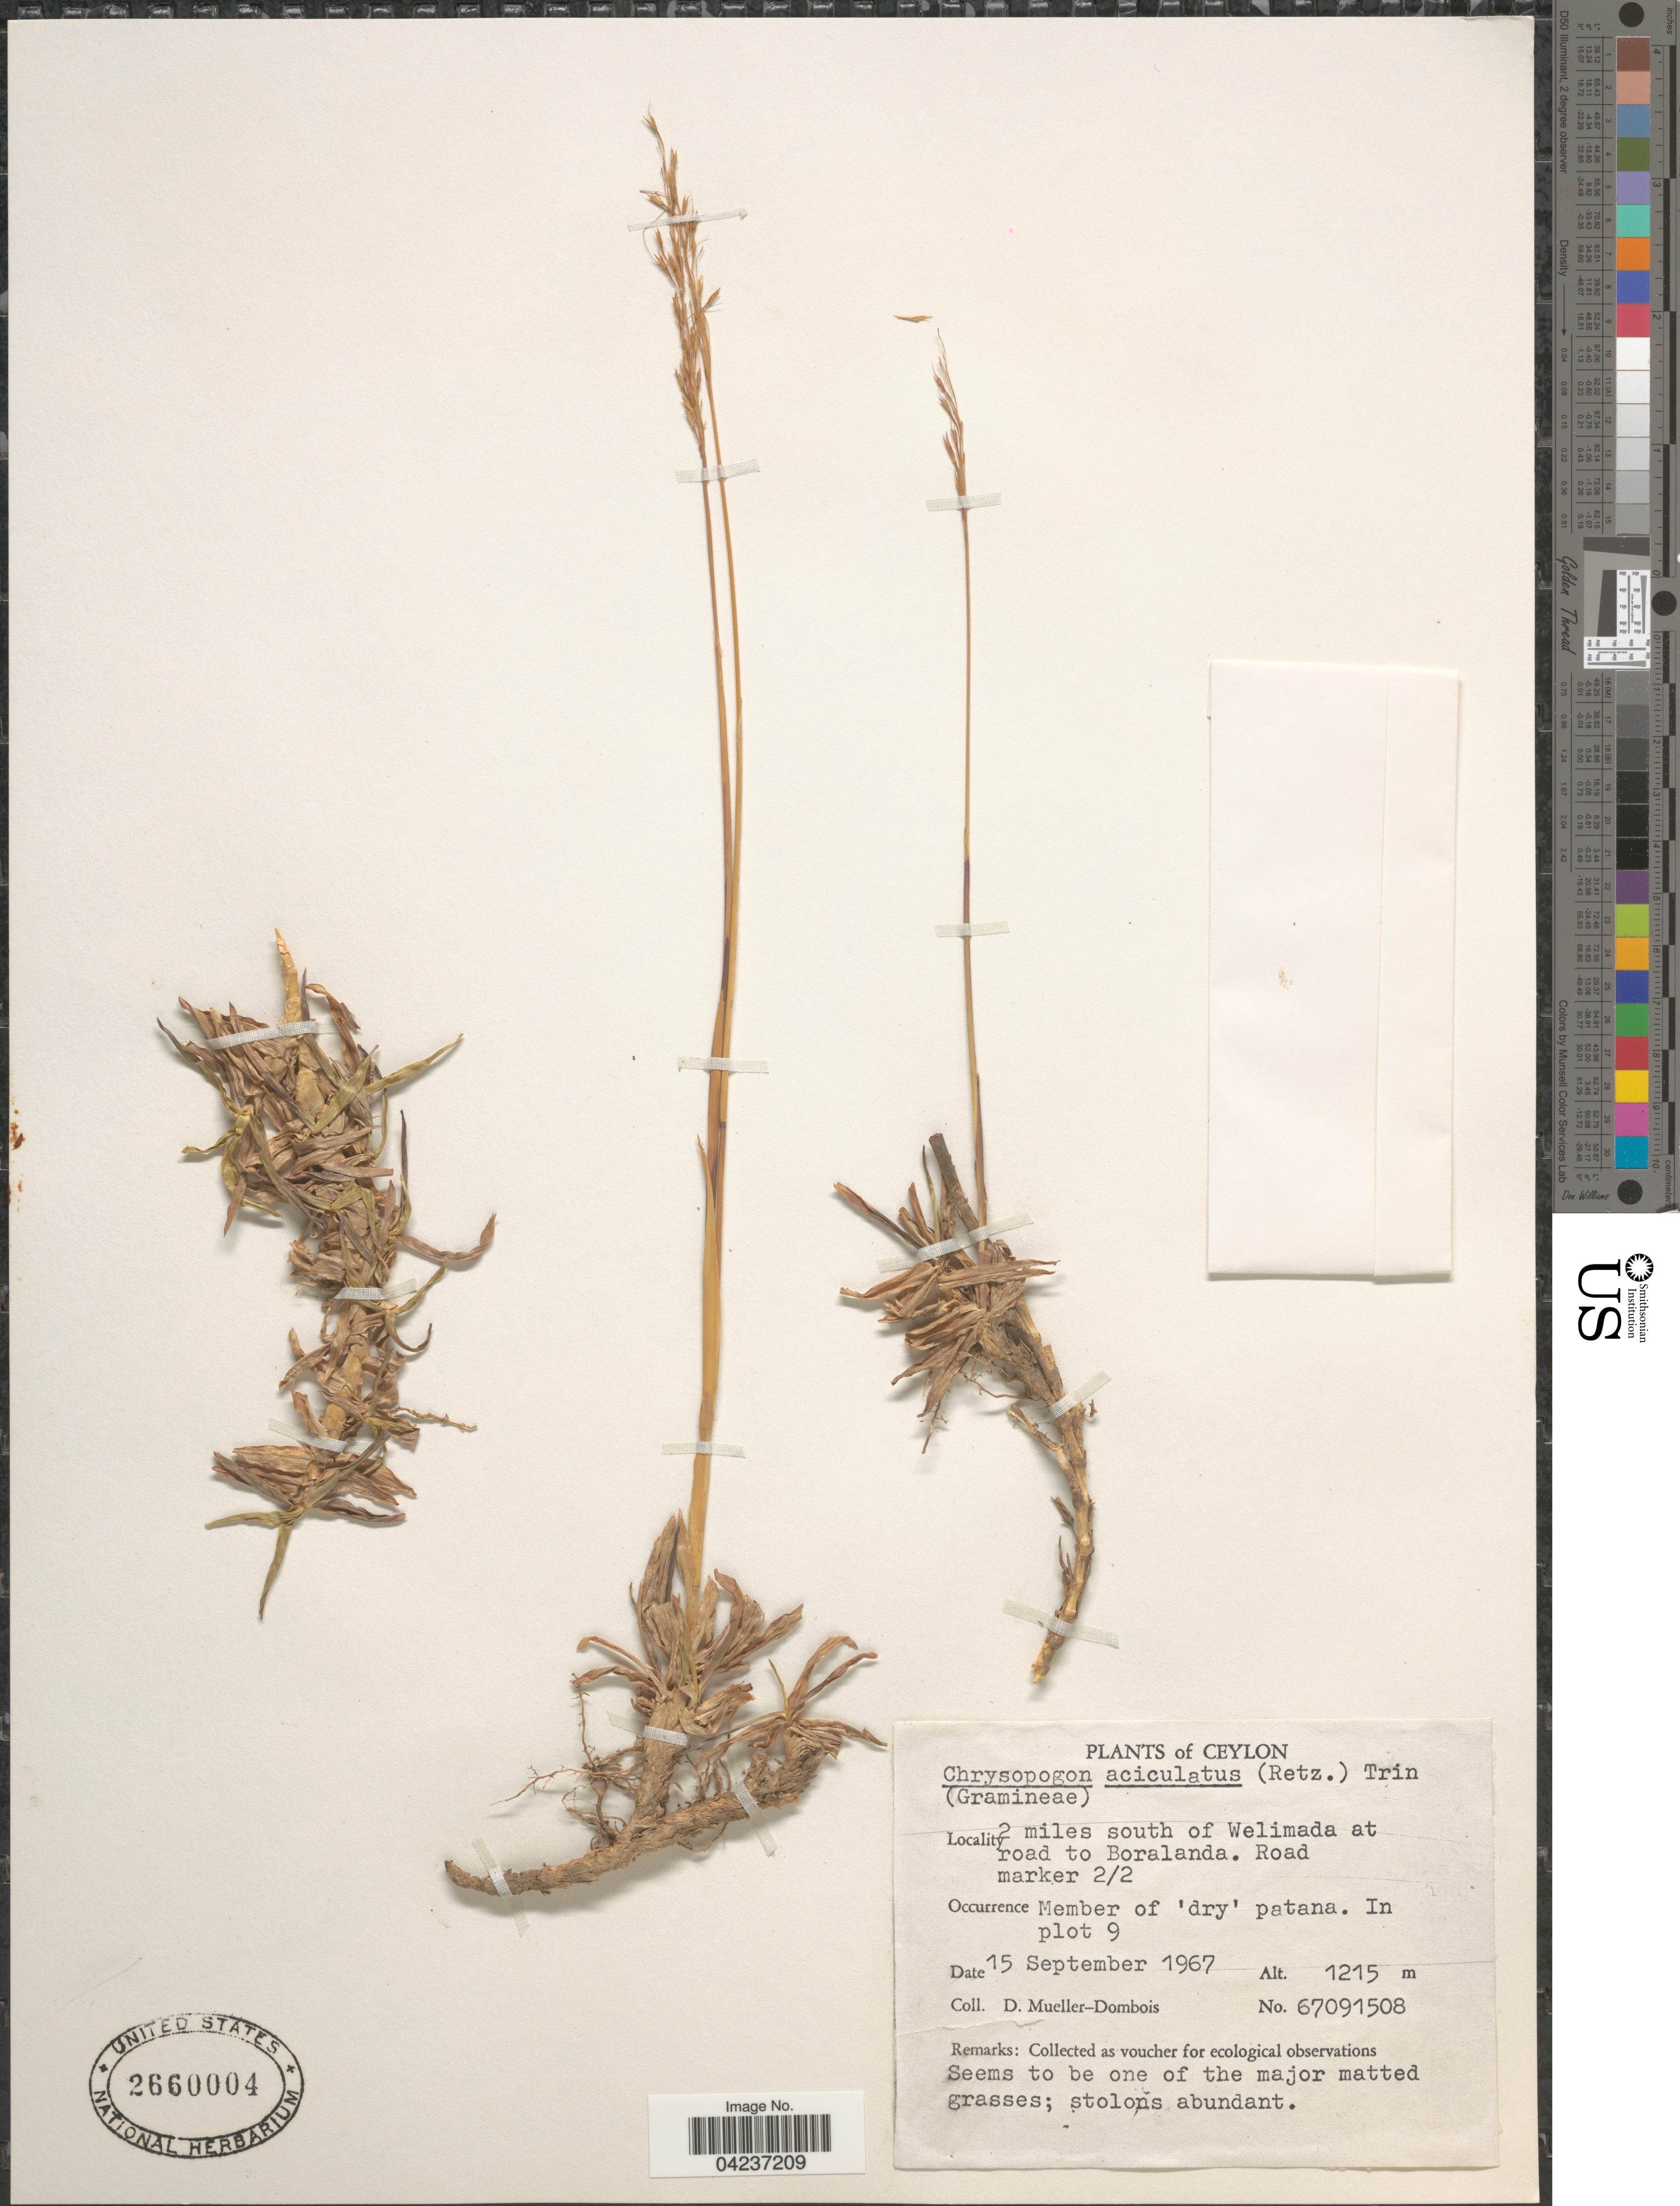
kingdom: Plantae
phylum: Tracheophyta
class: Liliopsida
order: Poales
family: Poaceae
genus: Chrysopogon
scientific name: Chrysopogon aciculatus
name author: (Retz.) Trin.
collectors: D. Mueller-Dombois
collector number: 67091508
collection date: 1967-09-15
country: Sri Lanka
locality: Ceylon. 2 miles south of Welimada at road to Boralanda. Road marker 2/2. Member of 'dry' patana. In plot 9.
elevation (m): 1215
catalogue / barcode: US 2660004